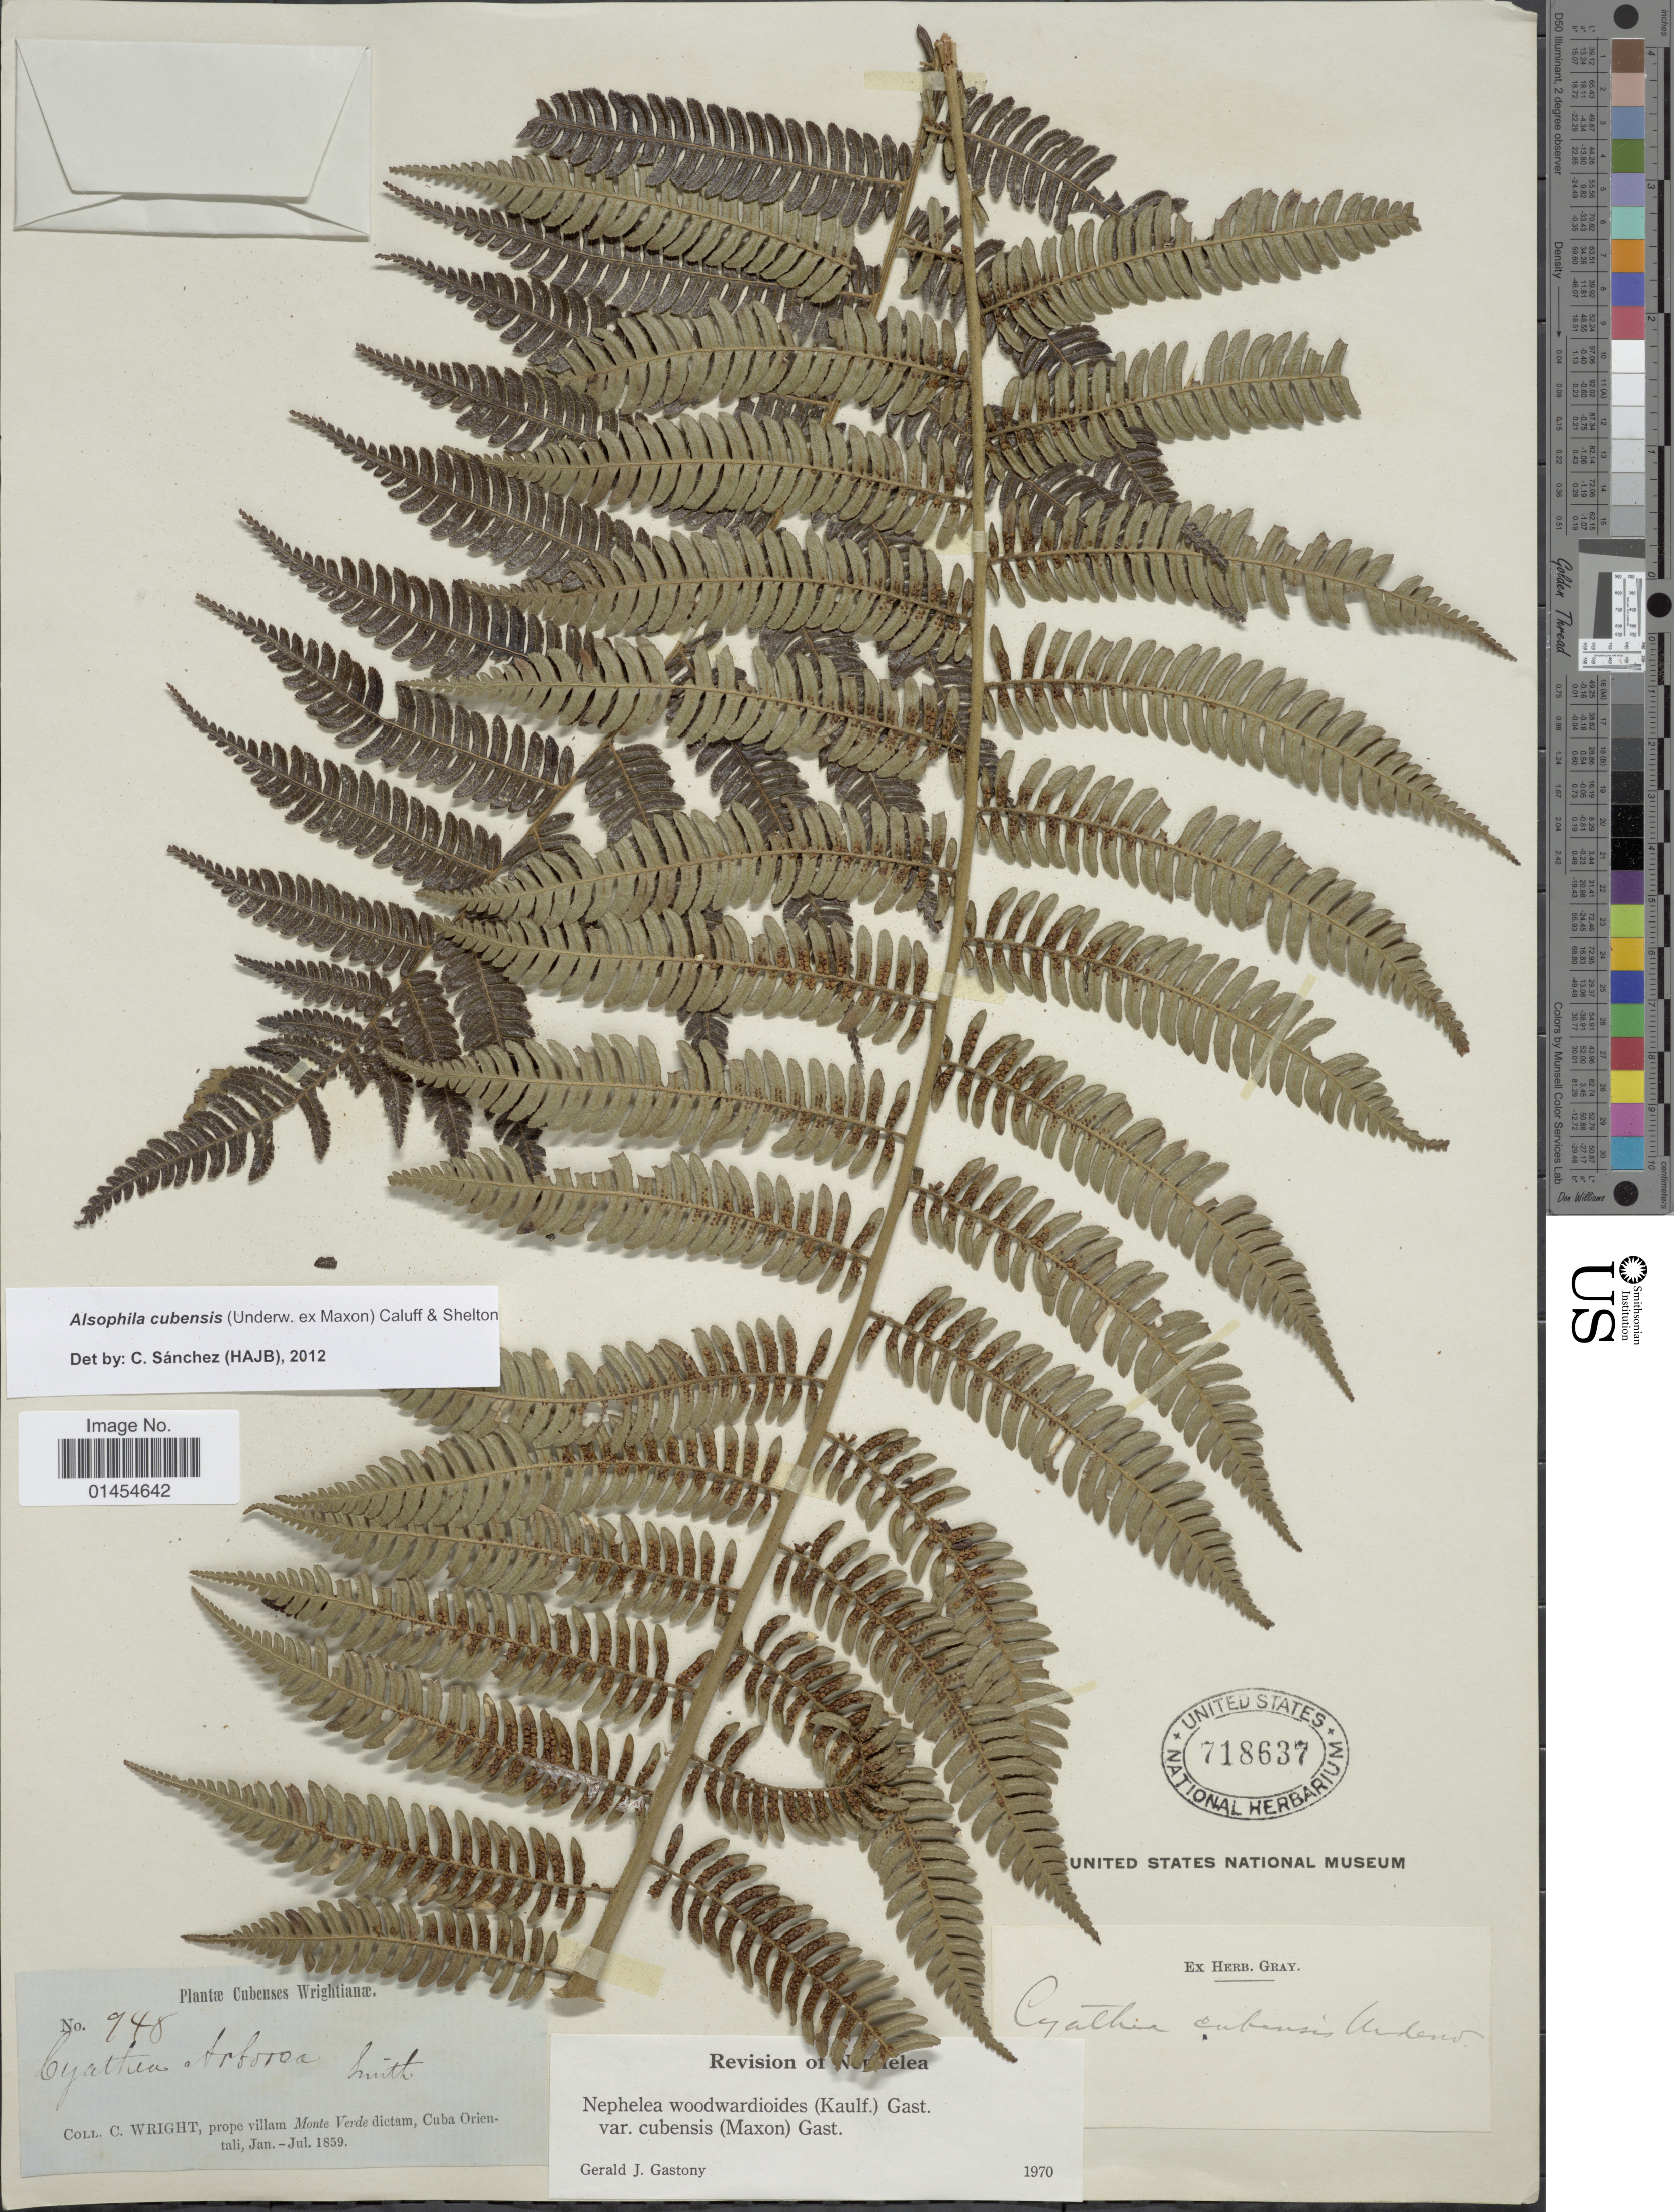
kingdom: Plantae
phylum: Tracheophyta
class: Polypodiopsida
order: Cyatheales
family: Cyatheaceae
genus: Alsophila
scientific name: Alsophila cubensis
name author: (Underw. ex Maxon) Caluff & Shelton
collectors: C. Wright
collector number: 948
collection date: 1859-01/1859-07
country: Cuba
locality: Prope villam Monte Verde dictam, Cuba Orientali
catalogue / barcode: US 718637